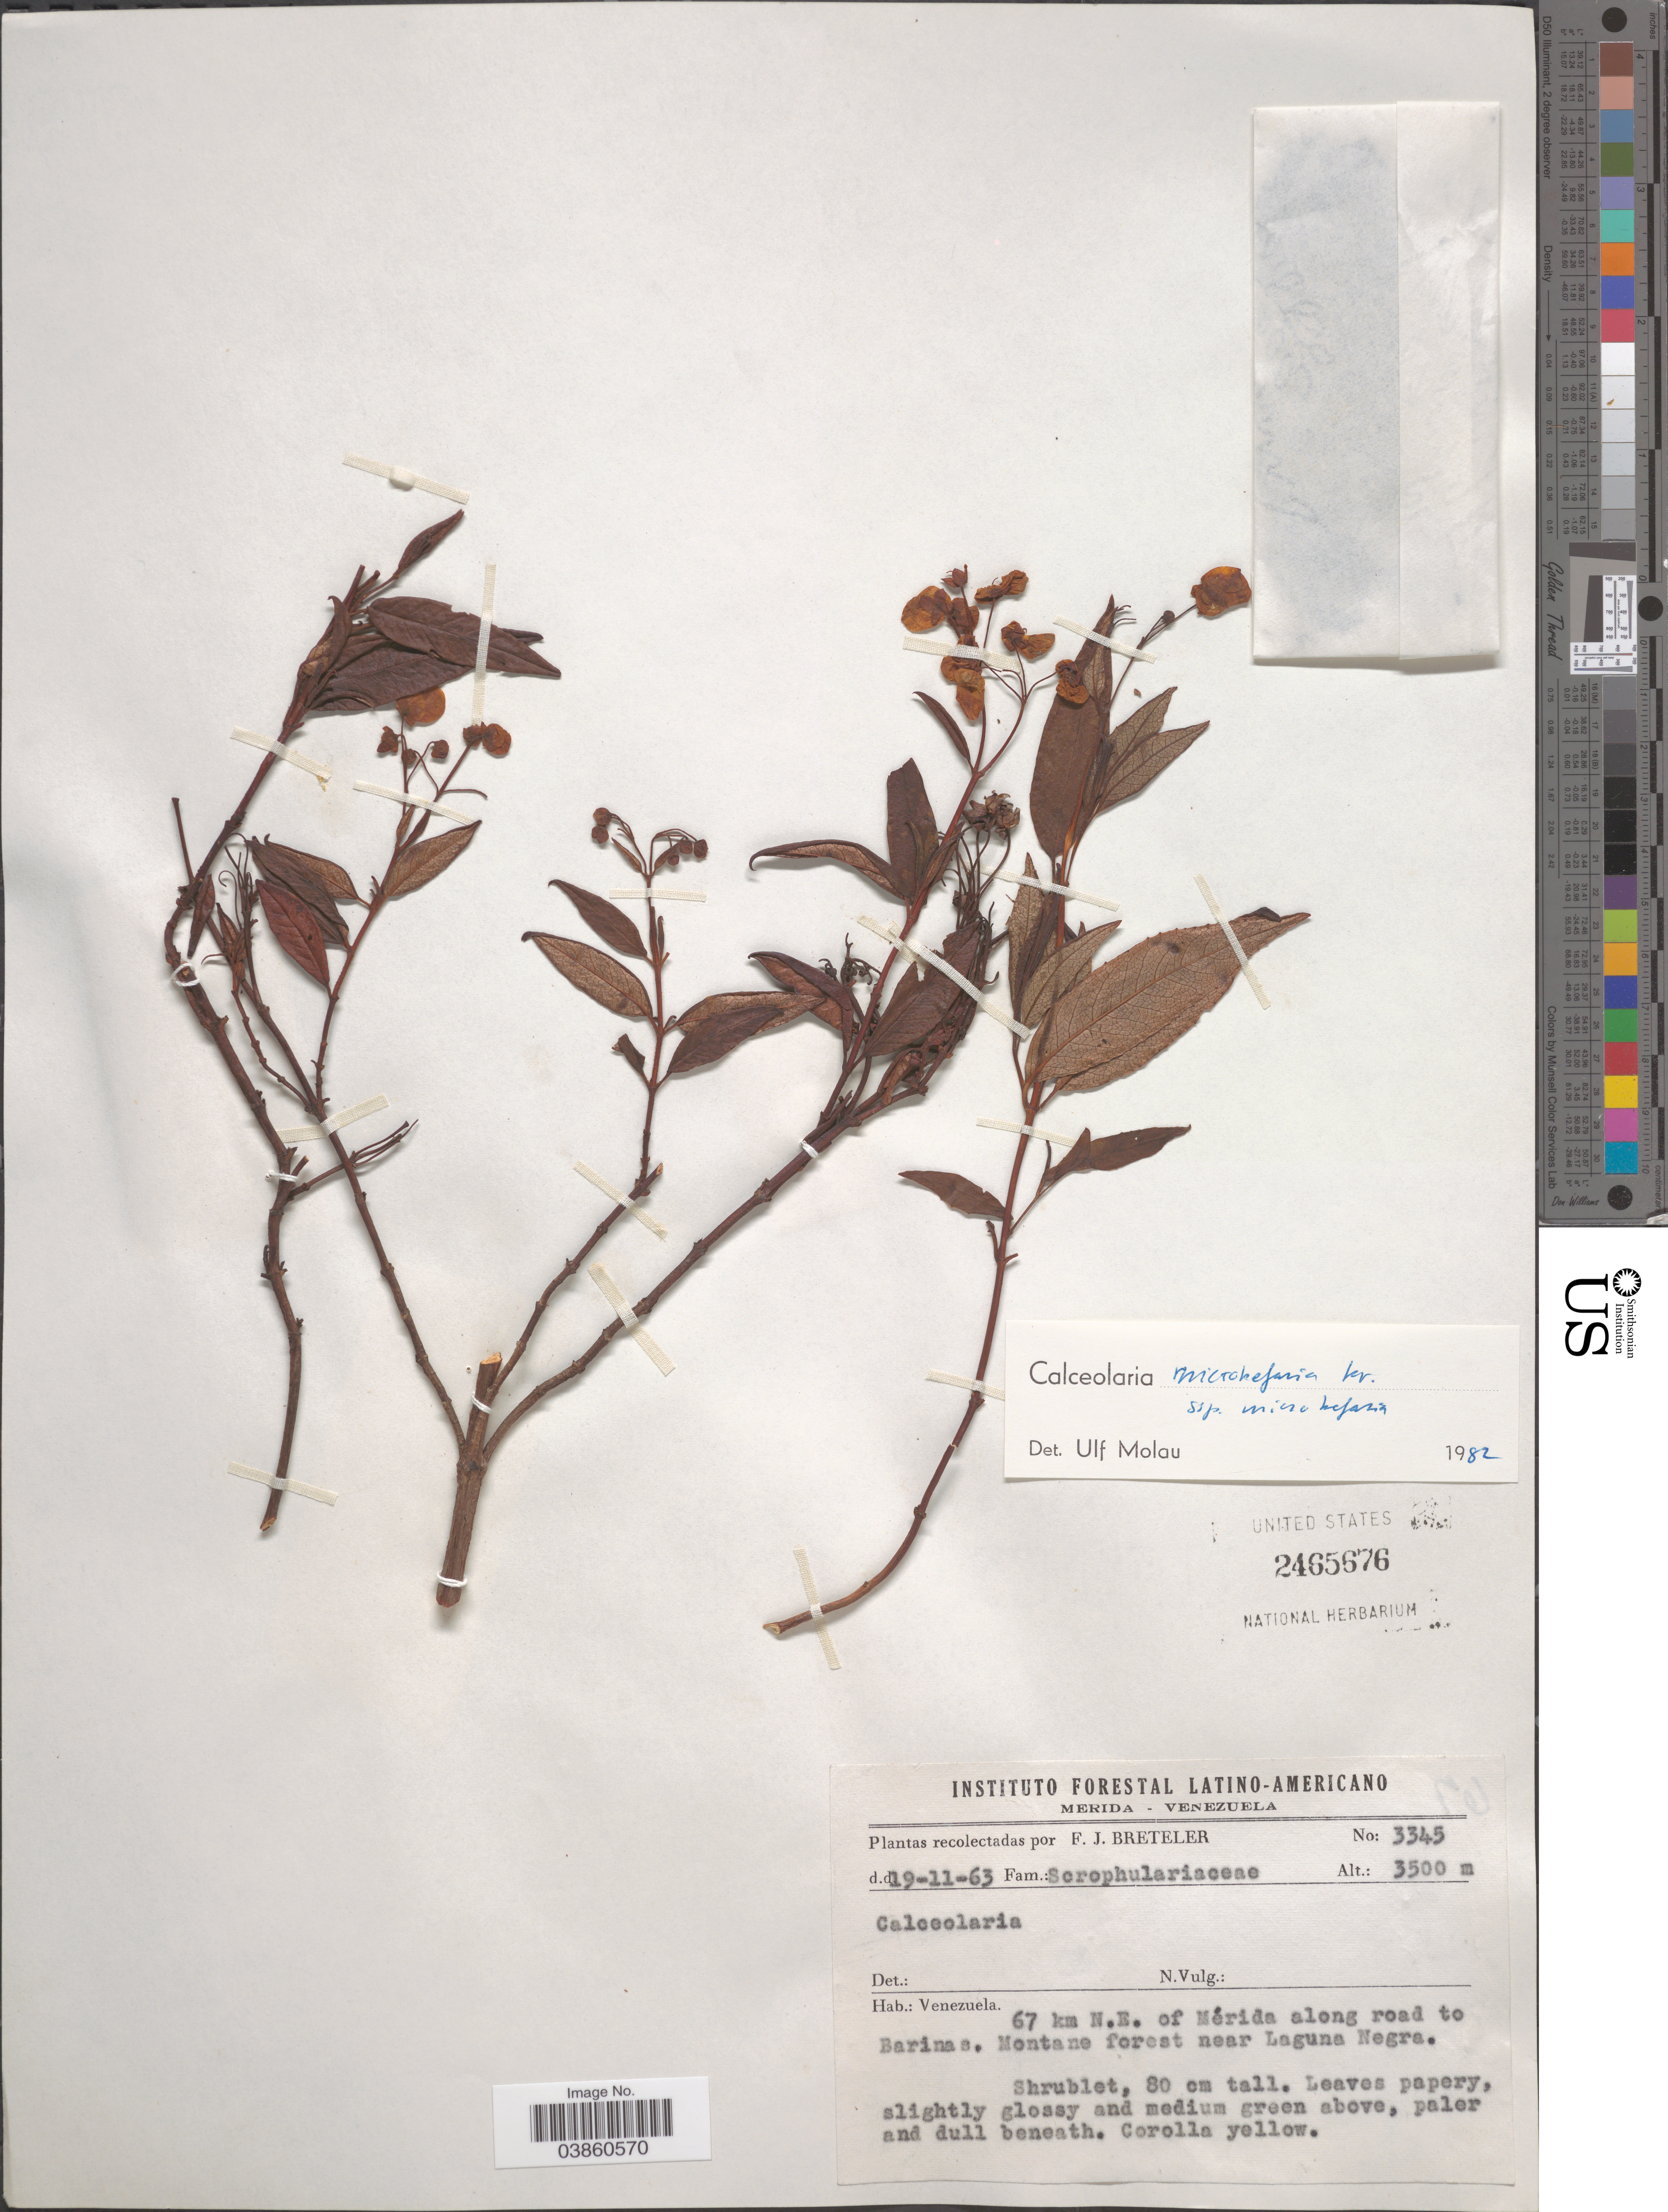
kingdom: Plantae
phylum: Tracheophyta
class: Magnoliopsida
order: Lamiales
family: Calceolariaceae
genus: Calceolaria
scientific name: Calceolaria microbefaria subsp. microbefaria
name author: Kränzl.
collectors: F. J. Breteler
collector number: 3345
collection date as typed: Transcribed d/m/y: 19/11/63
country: Venezuela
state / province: Barinas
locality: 67 km N.E. of Mérida along road to Barinas. Montane forest near Laguna Negra.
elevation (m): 3500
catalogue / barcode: US 2465676